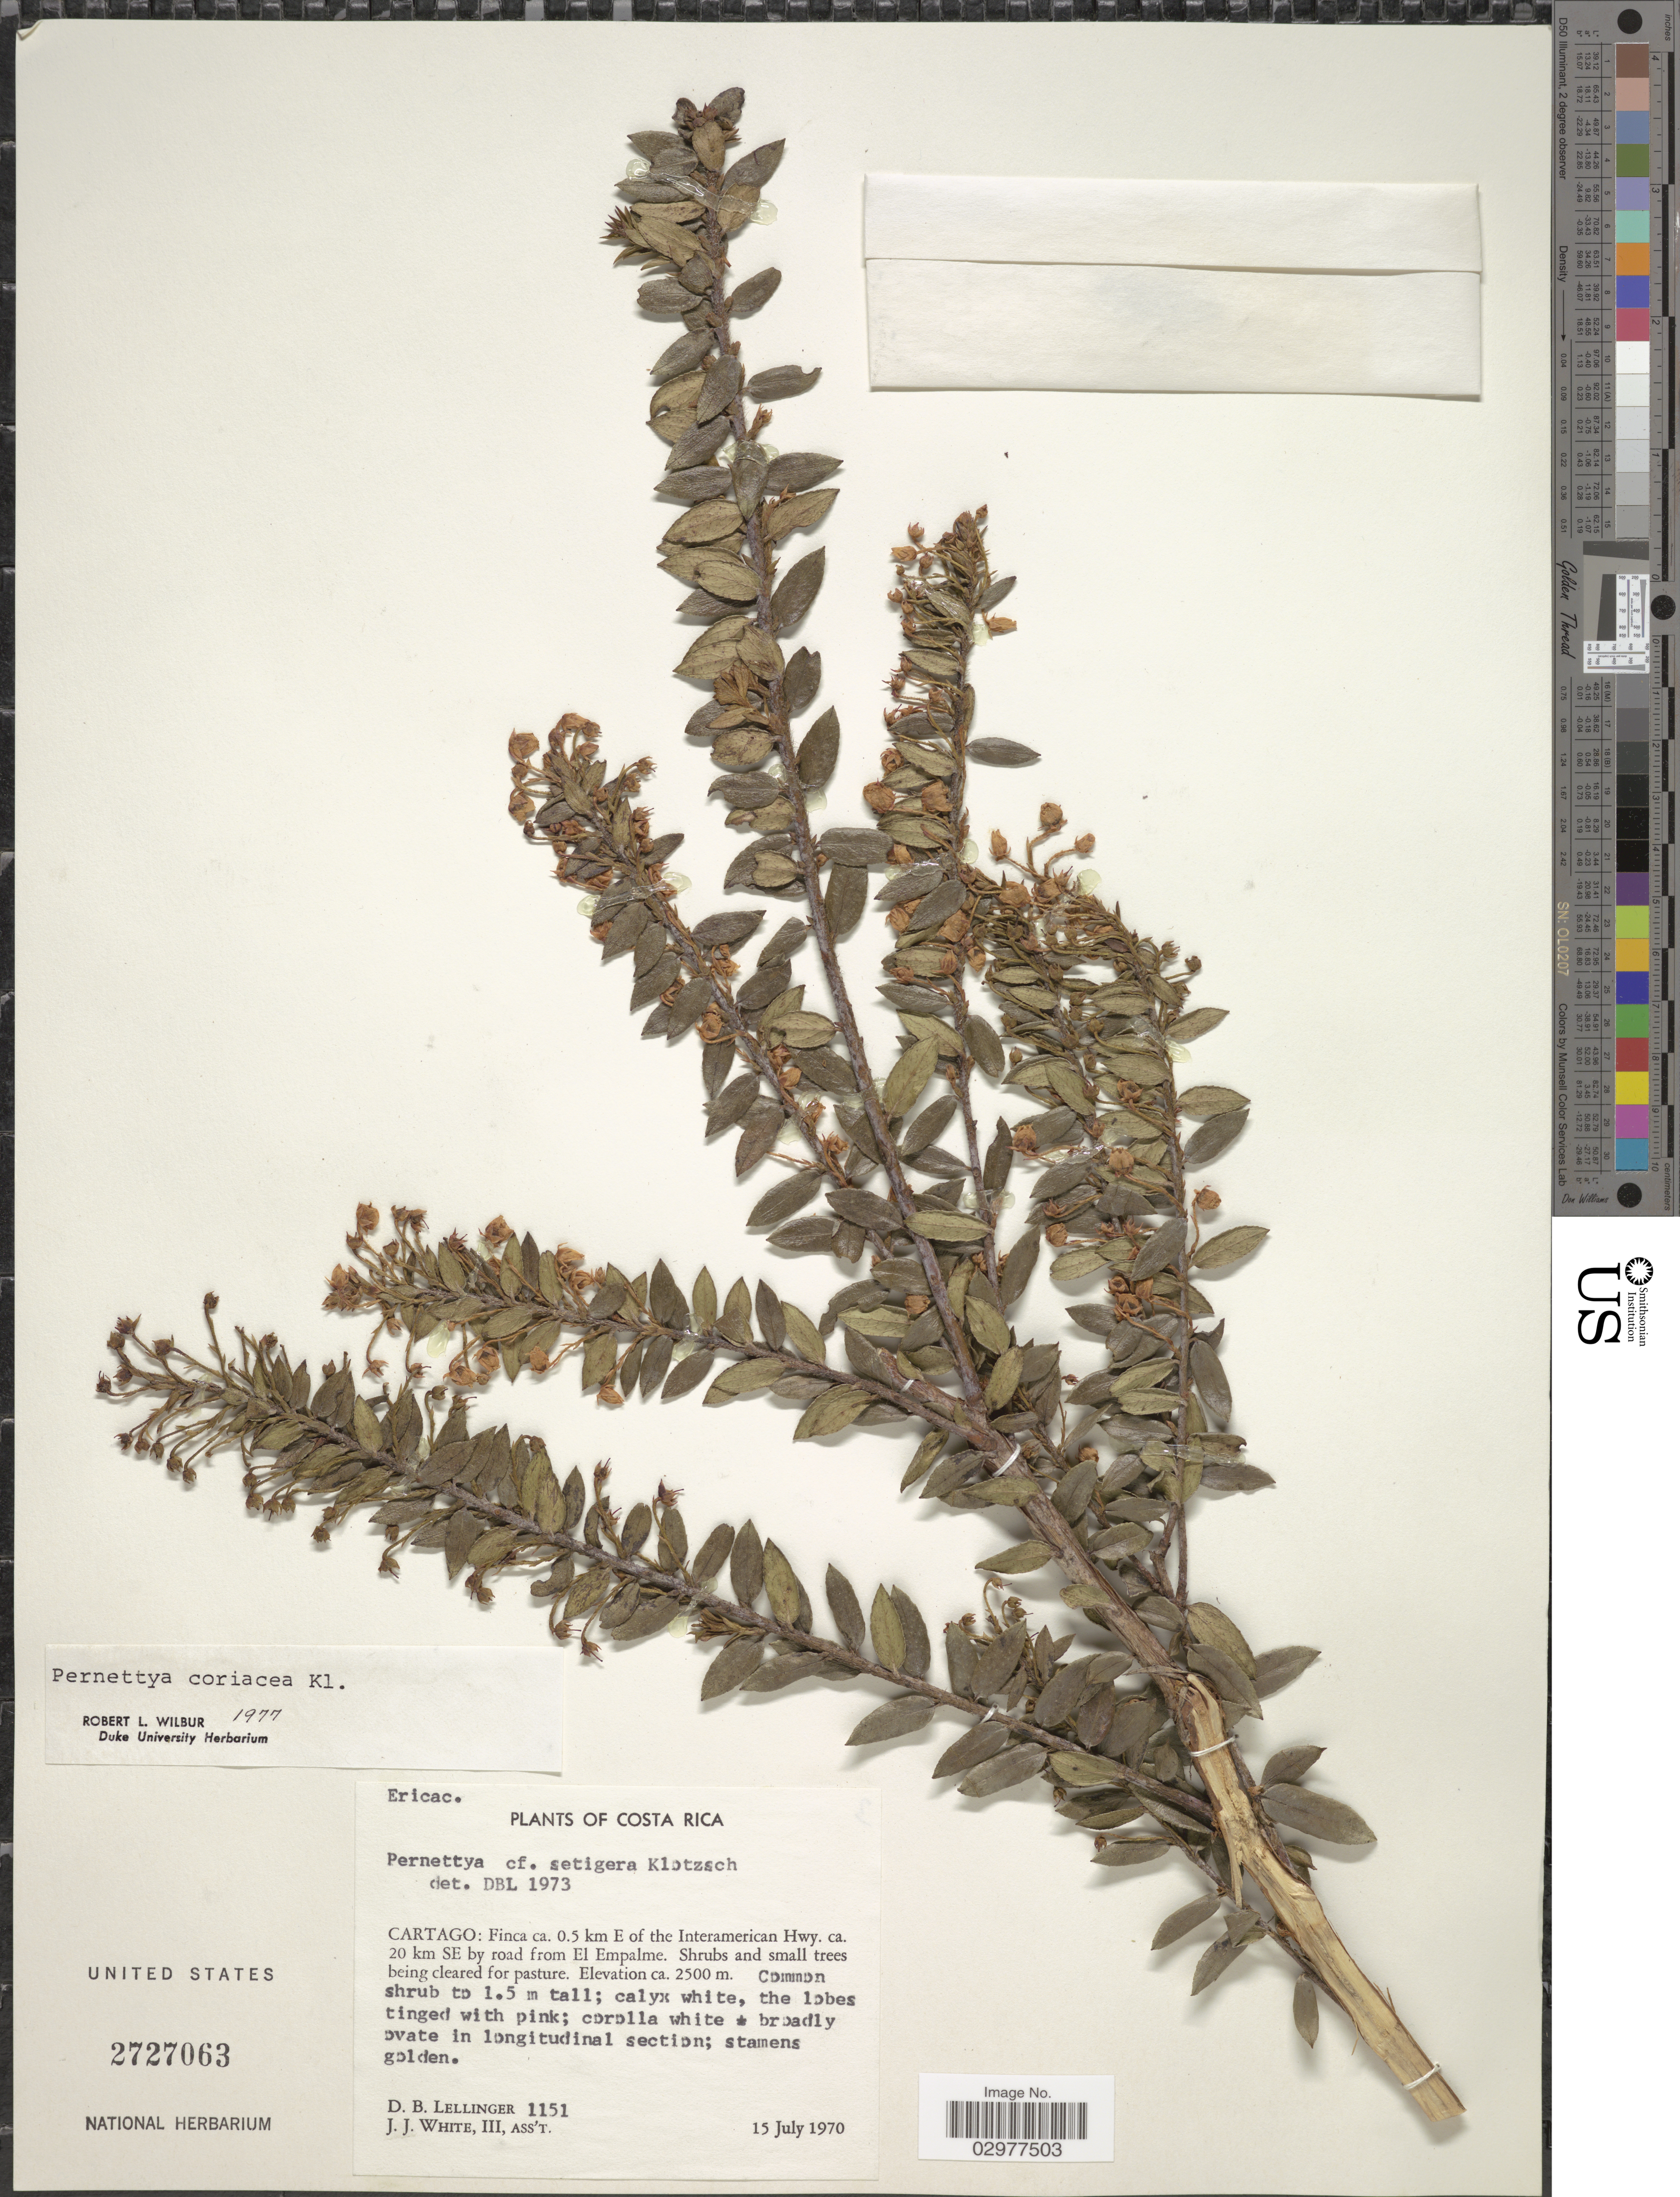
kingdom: Plantae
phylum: Tracheophyta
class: Magnoliopsida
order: Ericales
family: Ericaceae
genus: Pernettya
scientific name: Pernettya prostrata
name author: (Cav.) DC.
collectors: D. B. Lellinger & J. J. White III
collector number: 1151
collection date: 1970-07-15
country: Costa Rica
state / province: Cartago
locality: Finca ca. 0.5 km E of the Interamerican Hwy. ca. 20 km SE by road from El Empalme.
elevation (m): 2500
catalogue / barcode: US 2727063